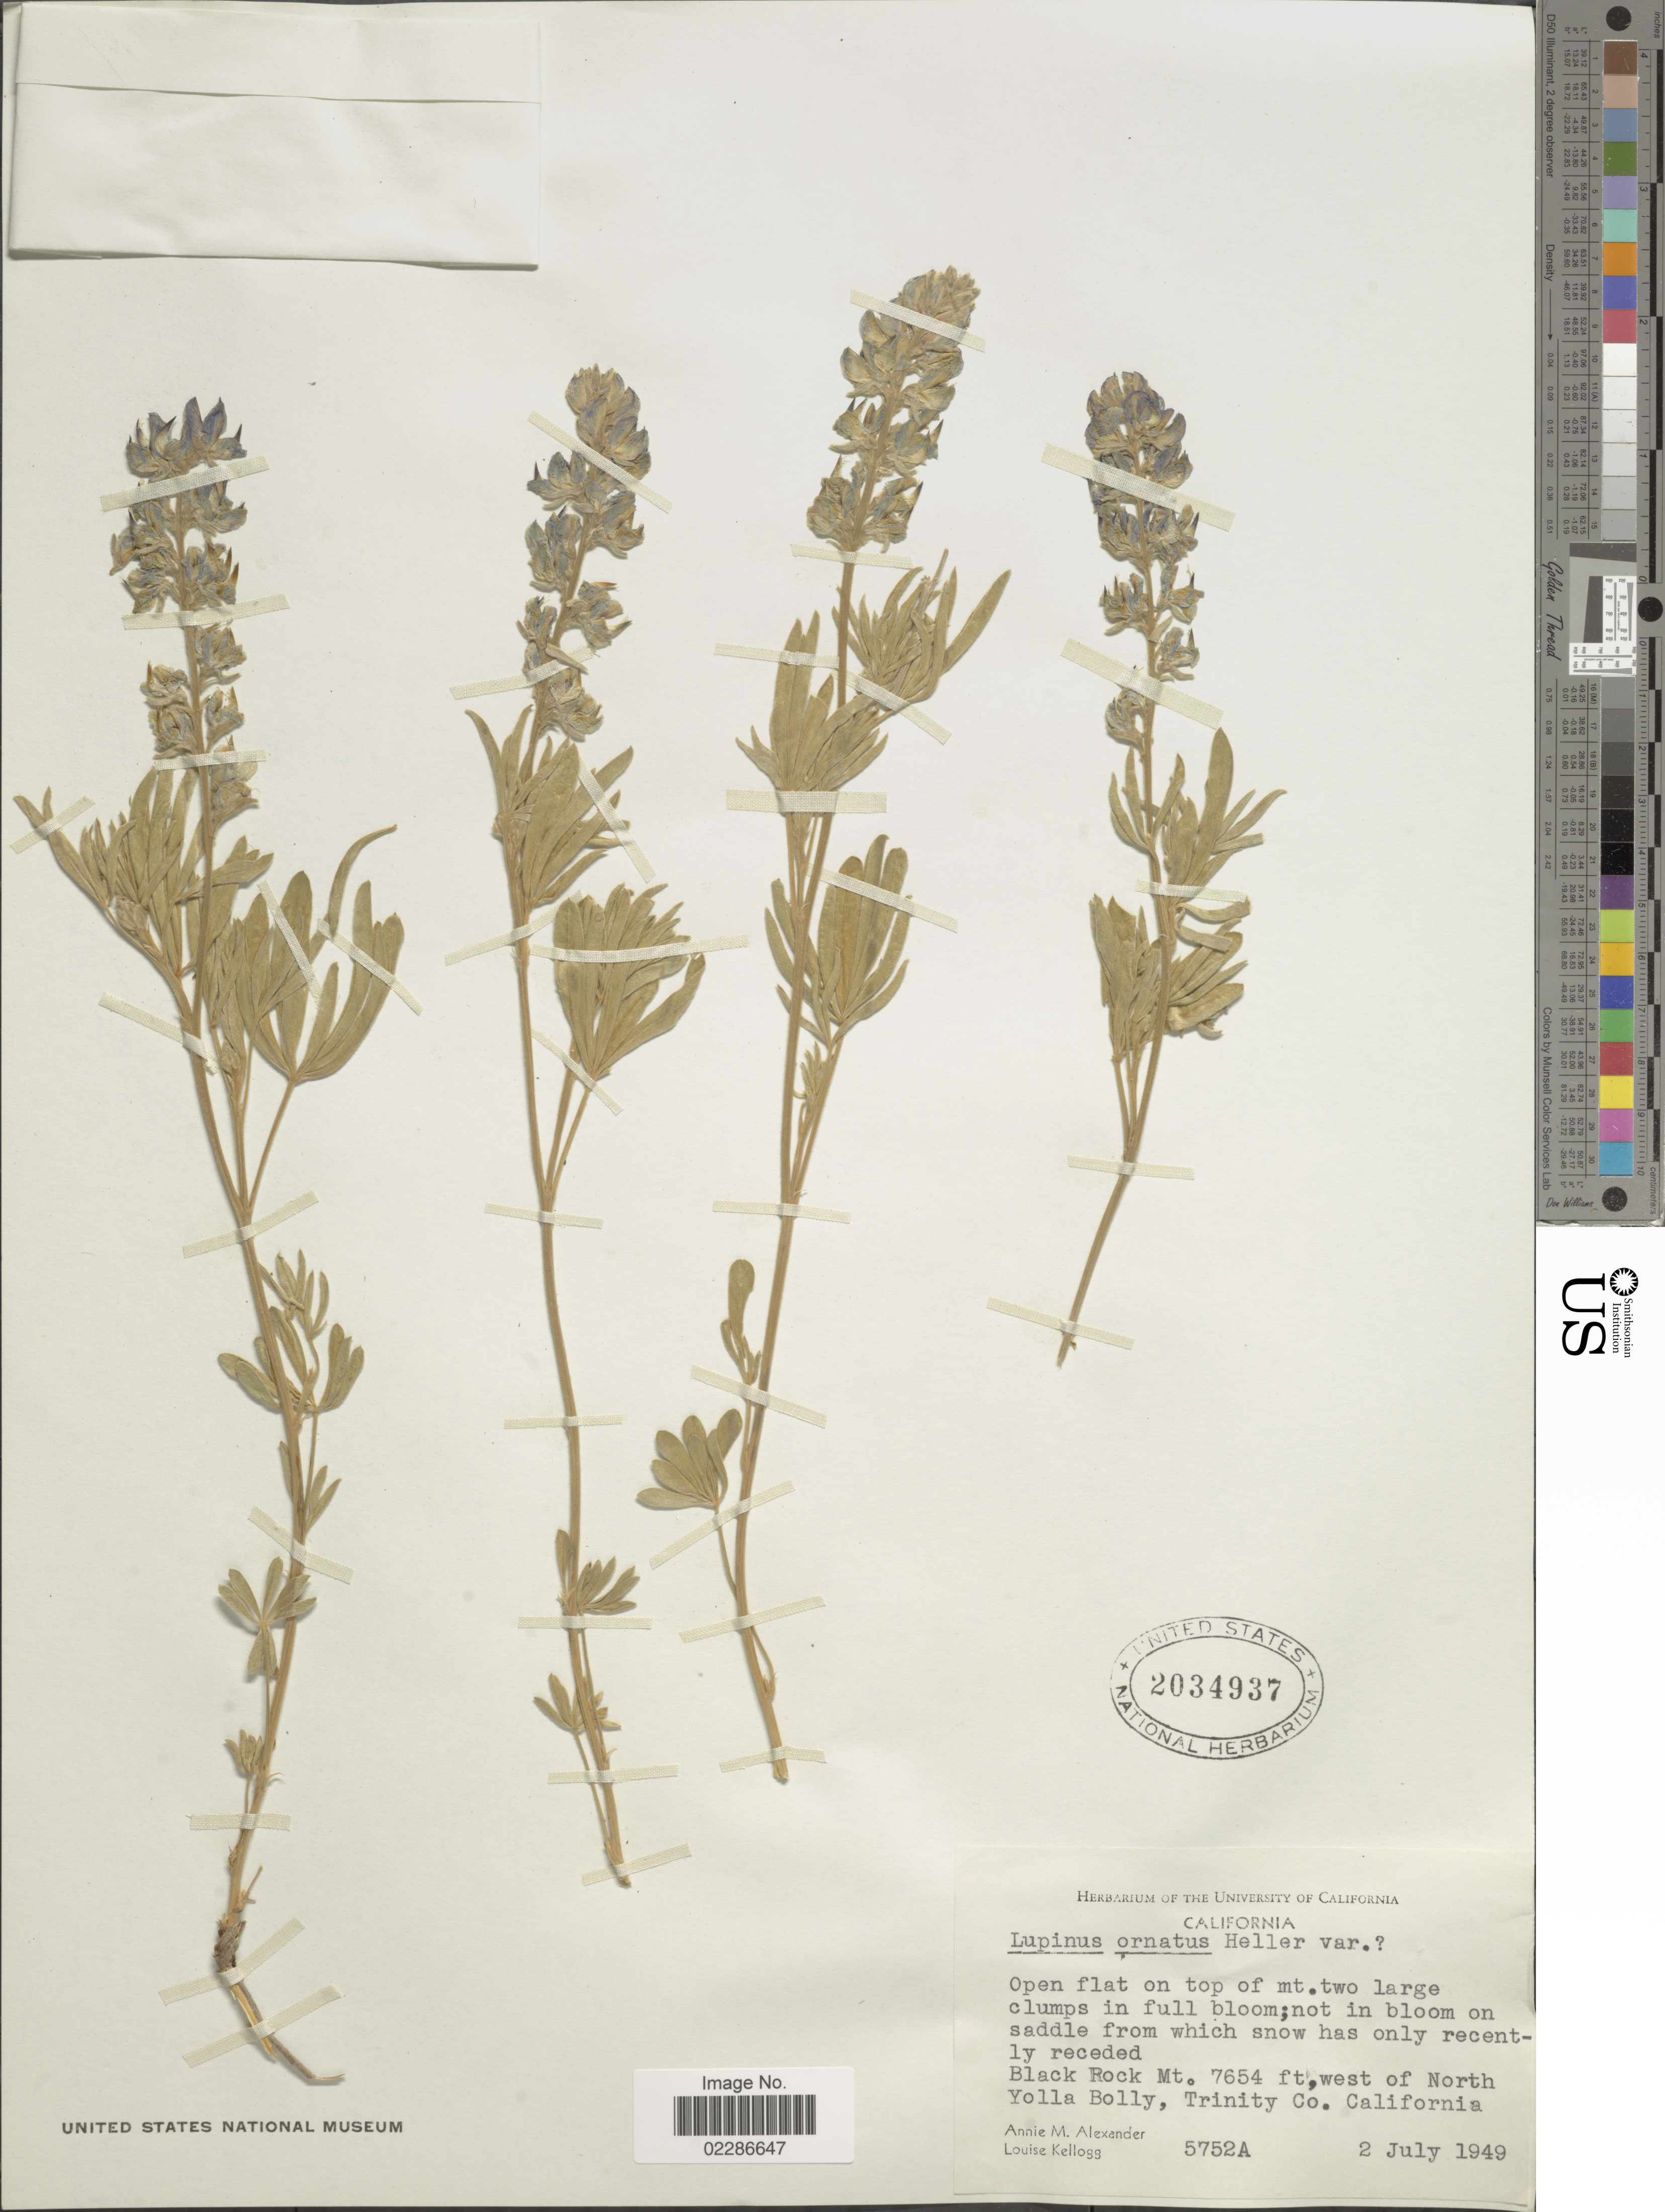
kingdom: Plantae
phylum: Tracheophyta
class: Magnoliopsida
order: Fabales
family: Fabaceae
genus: Lupinus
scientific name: Lupinus ornatus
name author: Douglas ex Lindl.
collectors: A. M. Alexander & L. Kellogg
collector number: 5752A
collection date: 1949-07-02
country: United States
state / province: California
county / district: Trinity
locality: Black Rock Mt, west of North Yolla Bolly, Trinity Co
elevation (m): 2333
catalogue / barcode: US 2034937